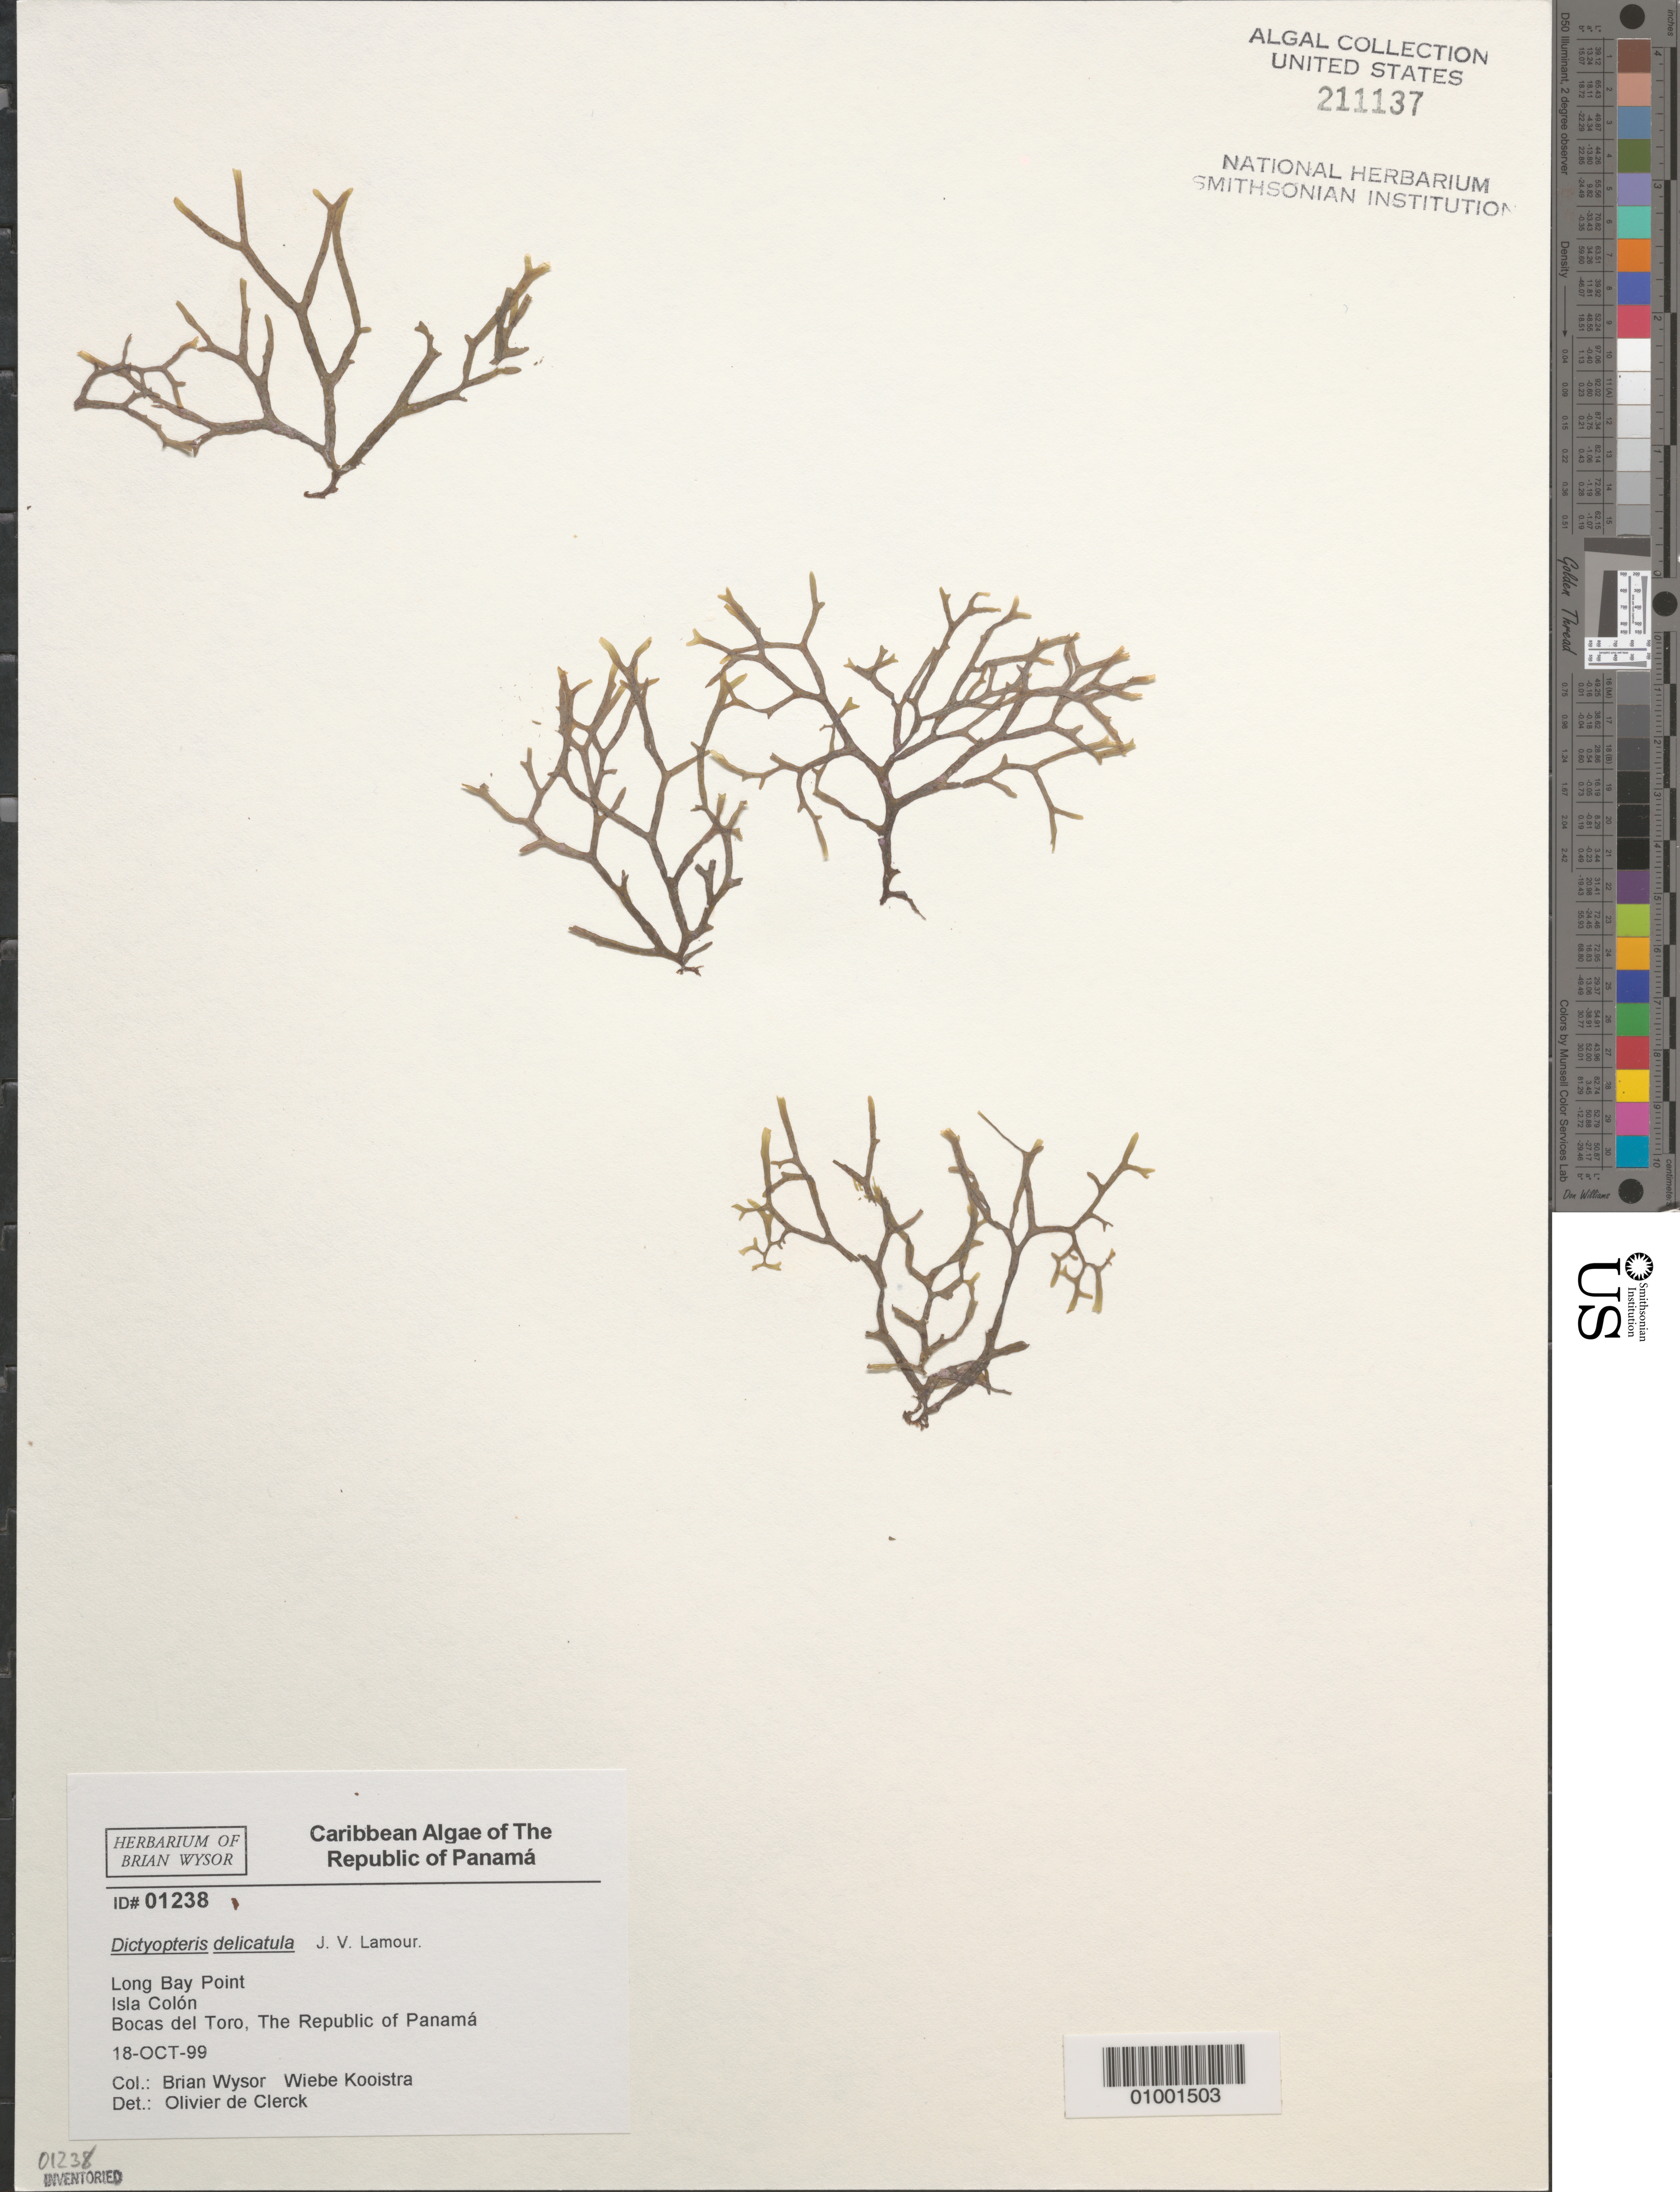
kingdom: Chromista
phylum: Ochrophyta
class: Phaeophyceae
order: Dictyotales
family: Dictyotaceae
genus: Dictyopteris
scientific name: Dictyopteris delicatula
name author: J.V.Lamouroux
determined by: De Clerck, Olivier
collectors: B. Wysor & W. Kooistra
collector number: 01238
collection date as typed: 18 Oct 1999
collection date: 1999-10-18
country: Panama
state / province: Bocas del Toro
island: Colón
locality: Long Bay Point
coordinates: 9 24' 00" N, 82 13' 39" W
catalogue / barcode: US 211137